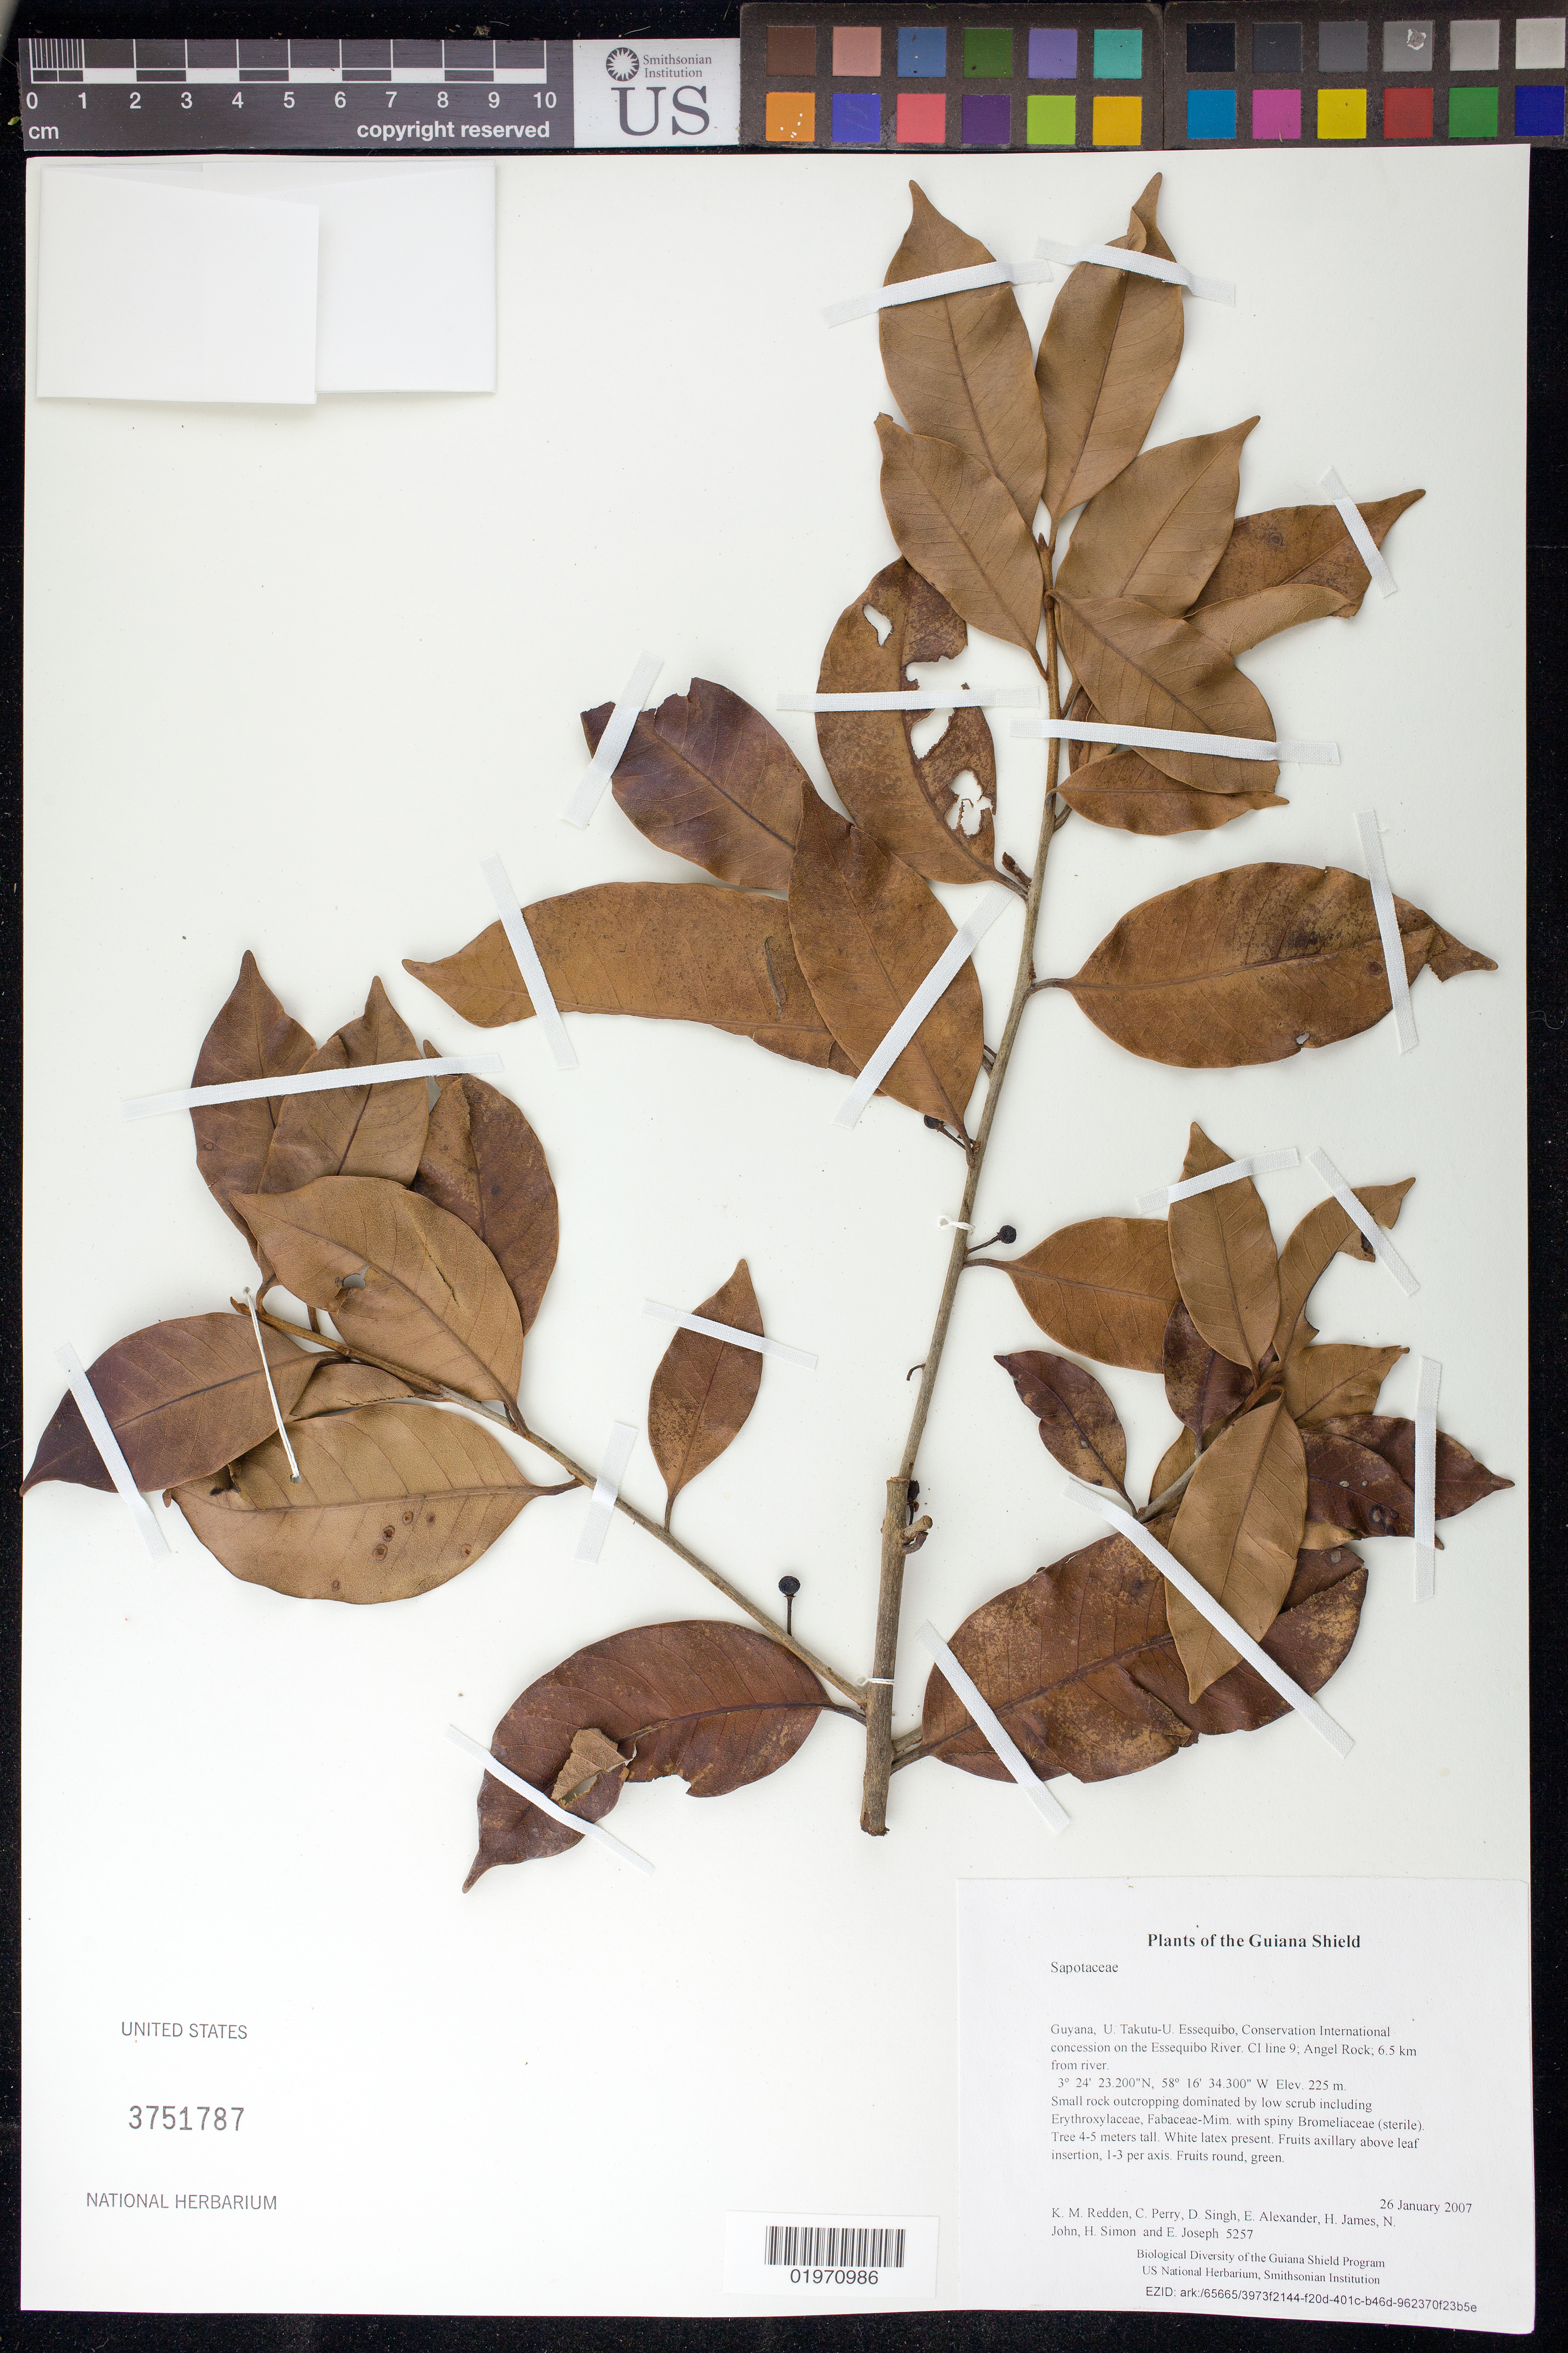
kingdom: Plantae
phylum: Tracheophyta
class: Magnoliopsida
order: Ericales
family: Sapotaceae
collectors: K. M. Redden, C. Perry, D. Singh, E. Alexander, H. James, N. John, H. Simon & E. Joseph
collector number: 5257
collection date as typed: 26 January 2007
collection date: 2007-01-26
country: Guyana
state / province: U. Takutu-U. Essequibo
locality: Conservation International concession on the Essequibo River. CI line 9; Angel Rock; 6.5 km from river.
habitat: Small rock outcropping dominated by low scrub including Erythroxylaceae, Fabaceae-Mim. with spiny Bromeliaceae (sterile)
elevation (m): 225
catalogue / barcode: US 3751787